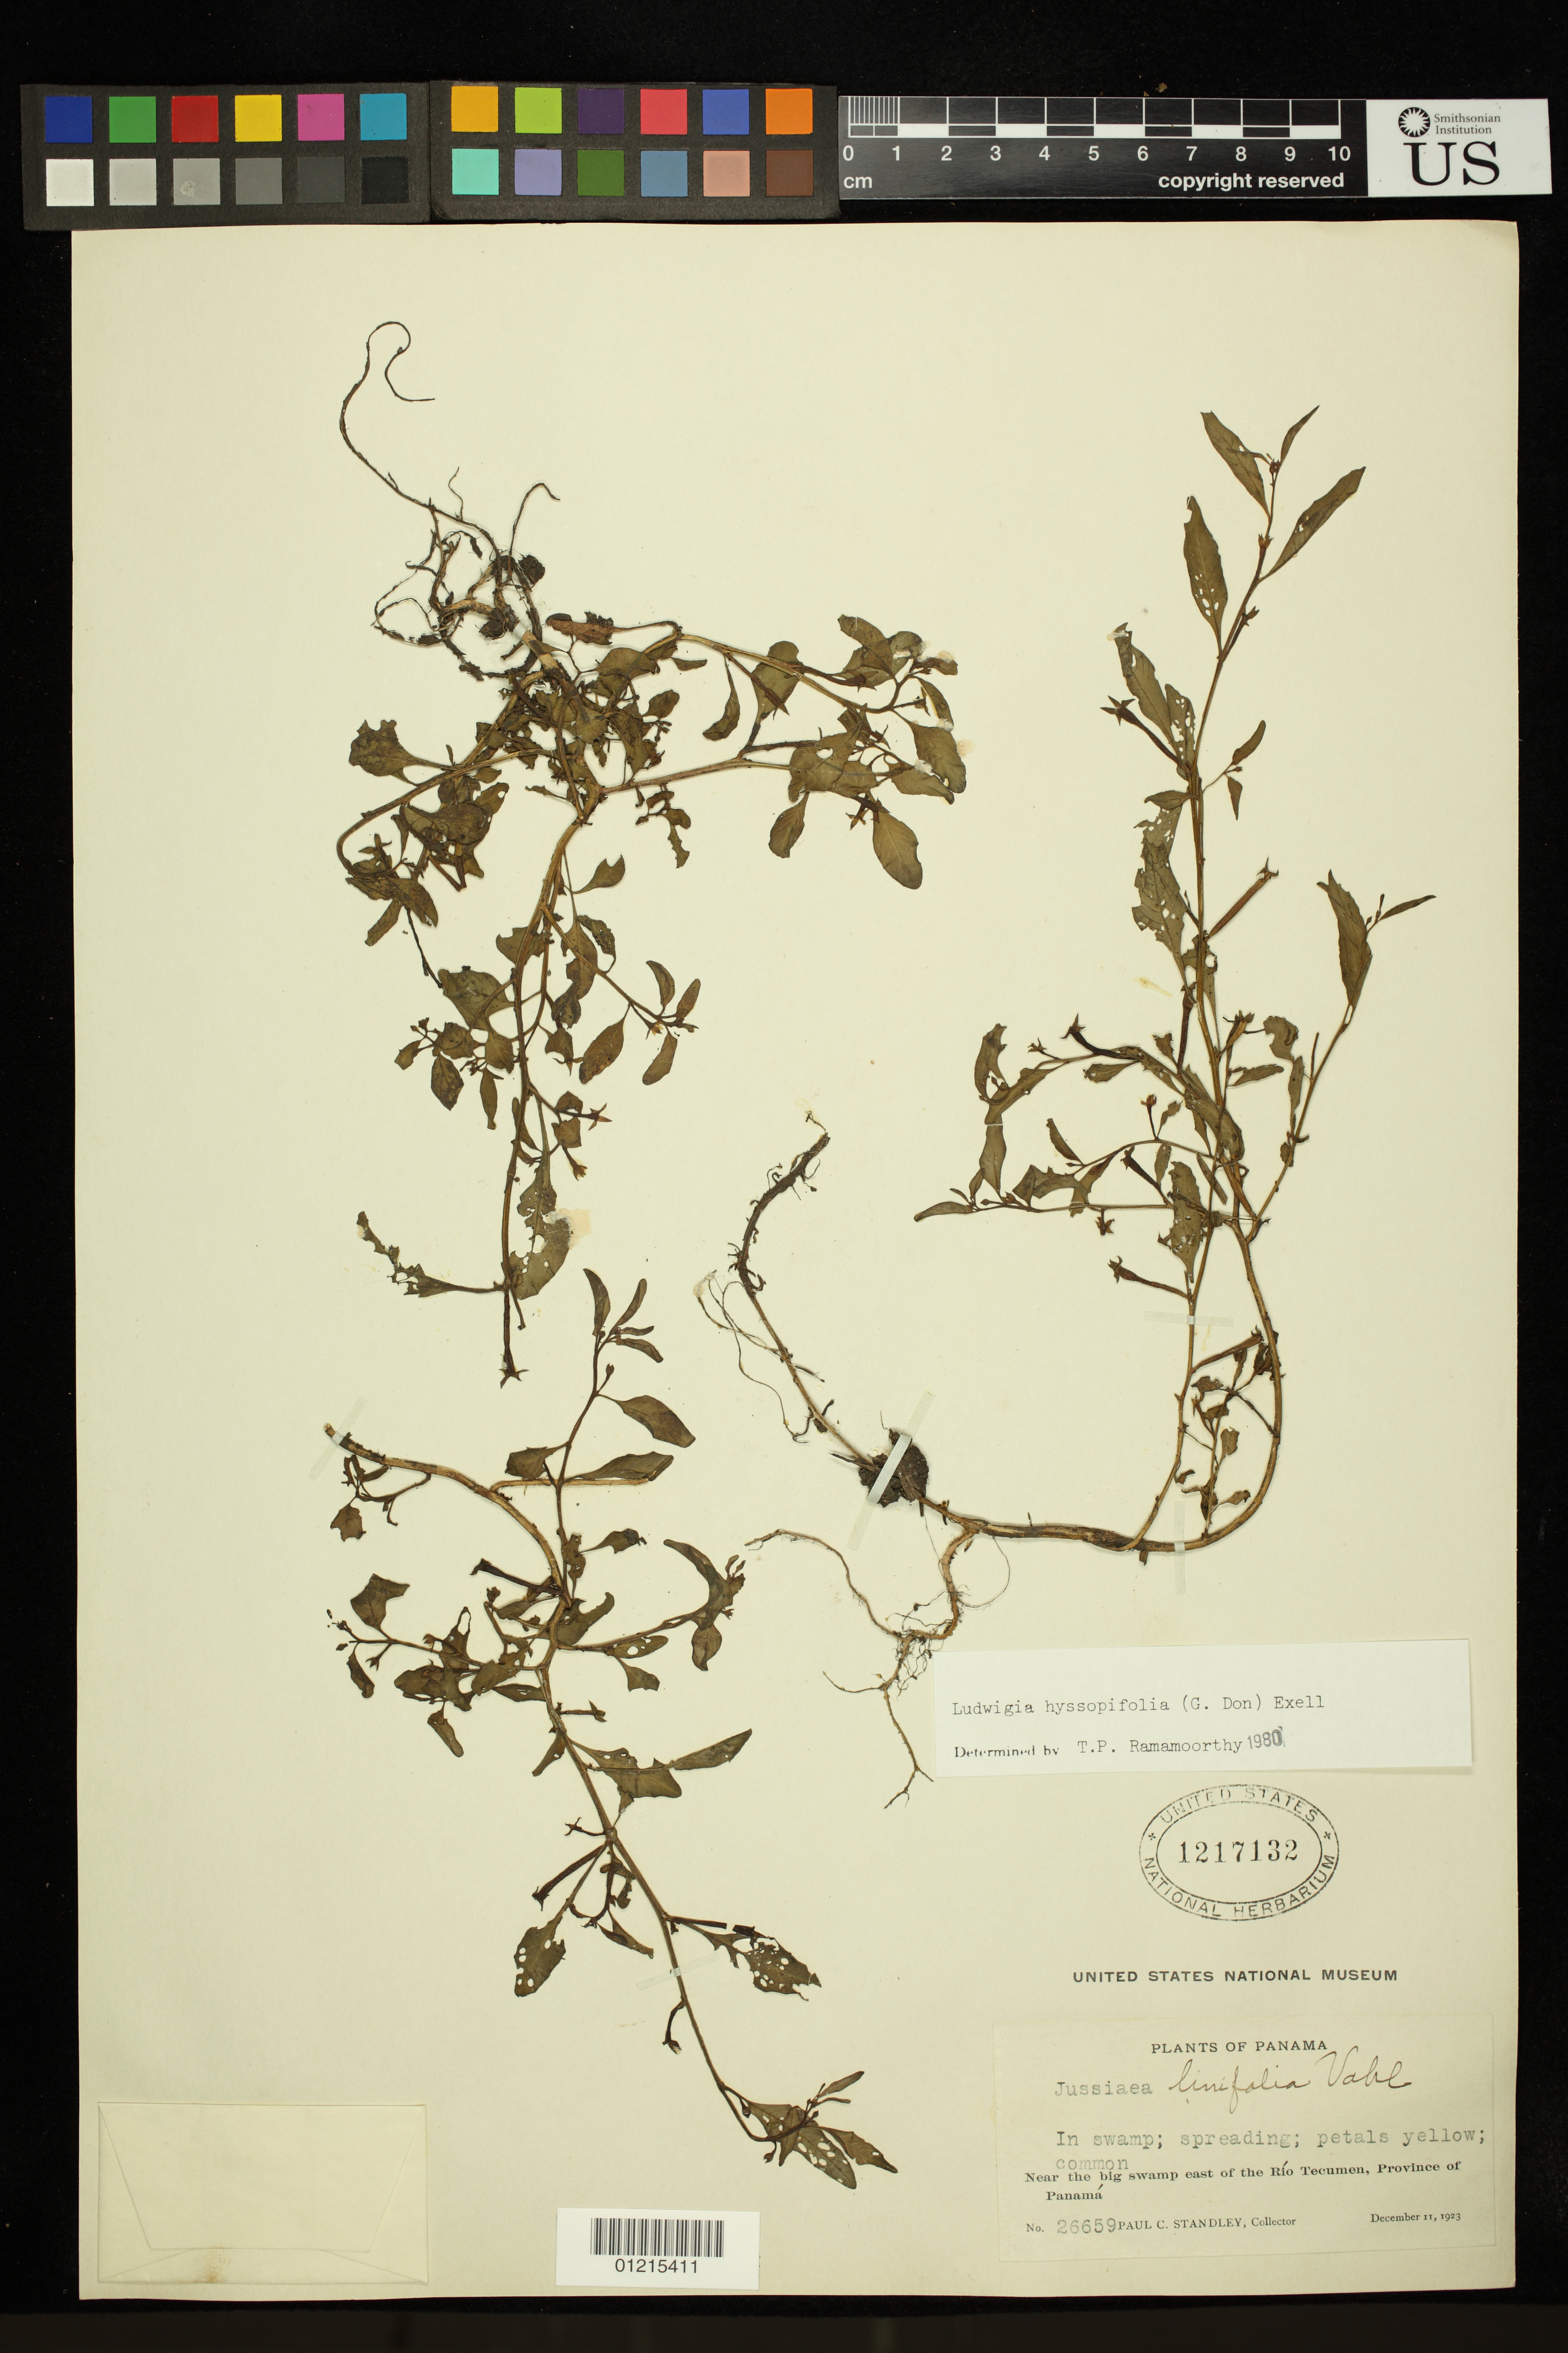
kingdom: Plantae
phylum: Tracheophyta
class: Magnoliopsida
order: Myrtales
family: Onagraceae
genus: Ludwigia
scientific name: Ludwigia hyssopifolia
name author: (G. Don) Exell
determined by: Ramamoorthy, T. P.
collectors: P. C. Standley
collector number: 26659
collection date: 1923-12-11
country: Panama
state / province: Panamá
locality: Near the big swamp E of the Rio Tecumen.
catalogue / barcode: US 1217132